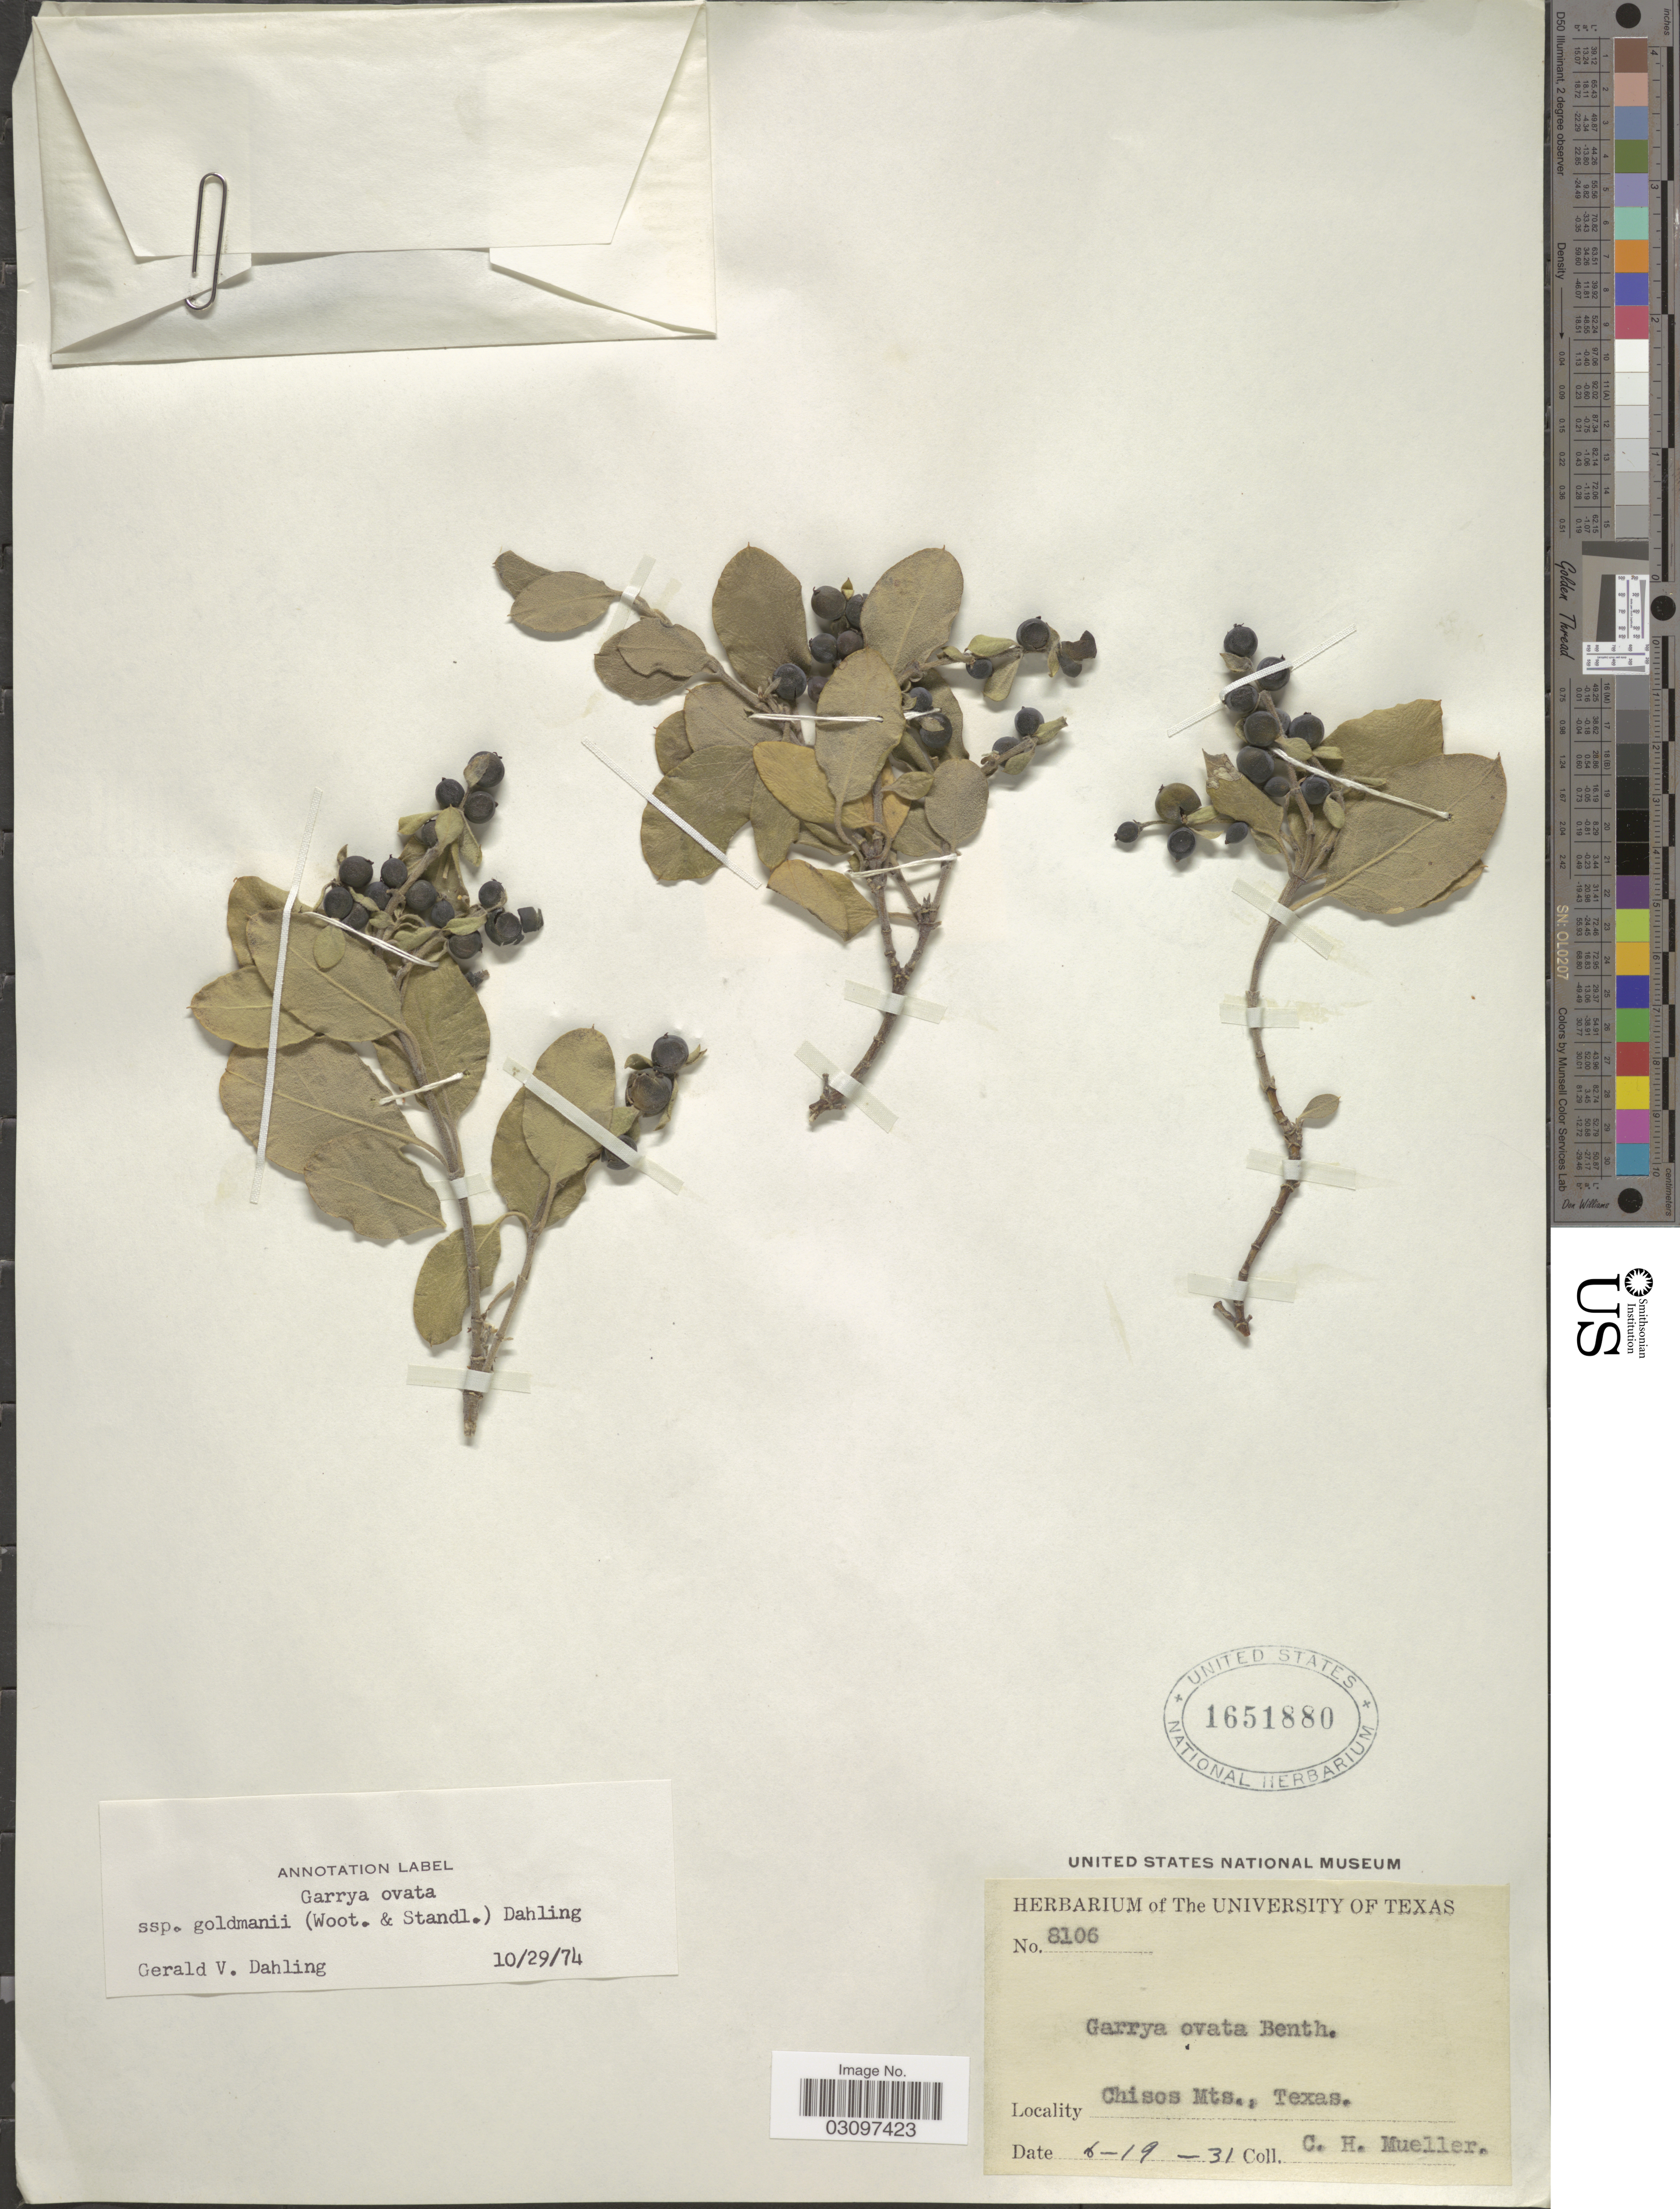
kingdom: Plantae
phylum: Tracheophyta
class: Magnoliopsida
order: Garryales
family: Garryaceae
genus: Garrya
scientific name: Garrya ovata subsp. goldmanii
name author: (Wooton & Standl.) Dahling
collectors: C. H. Mueller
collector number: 8106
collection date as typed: Transcribed d/m/y: 19/6/31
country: United States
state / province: Texas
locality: Chisos Mts.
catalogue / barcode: US 1651880